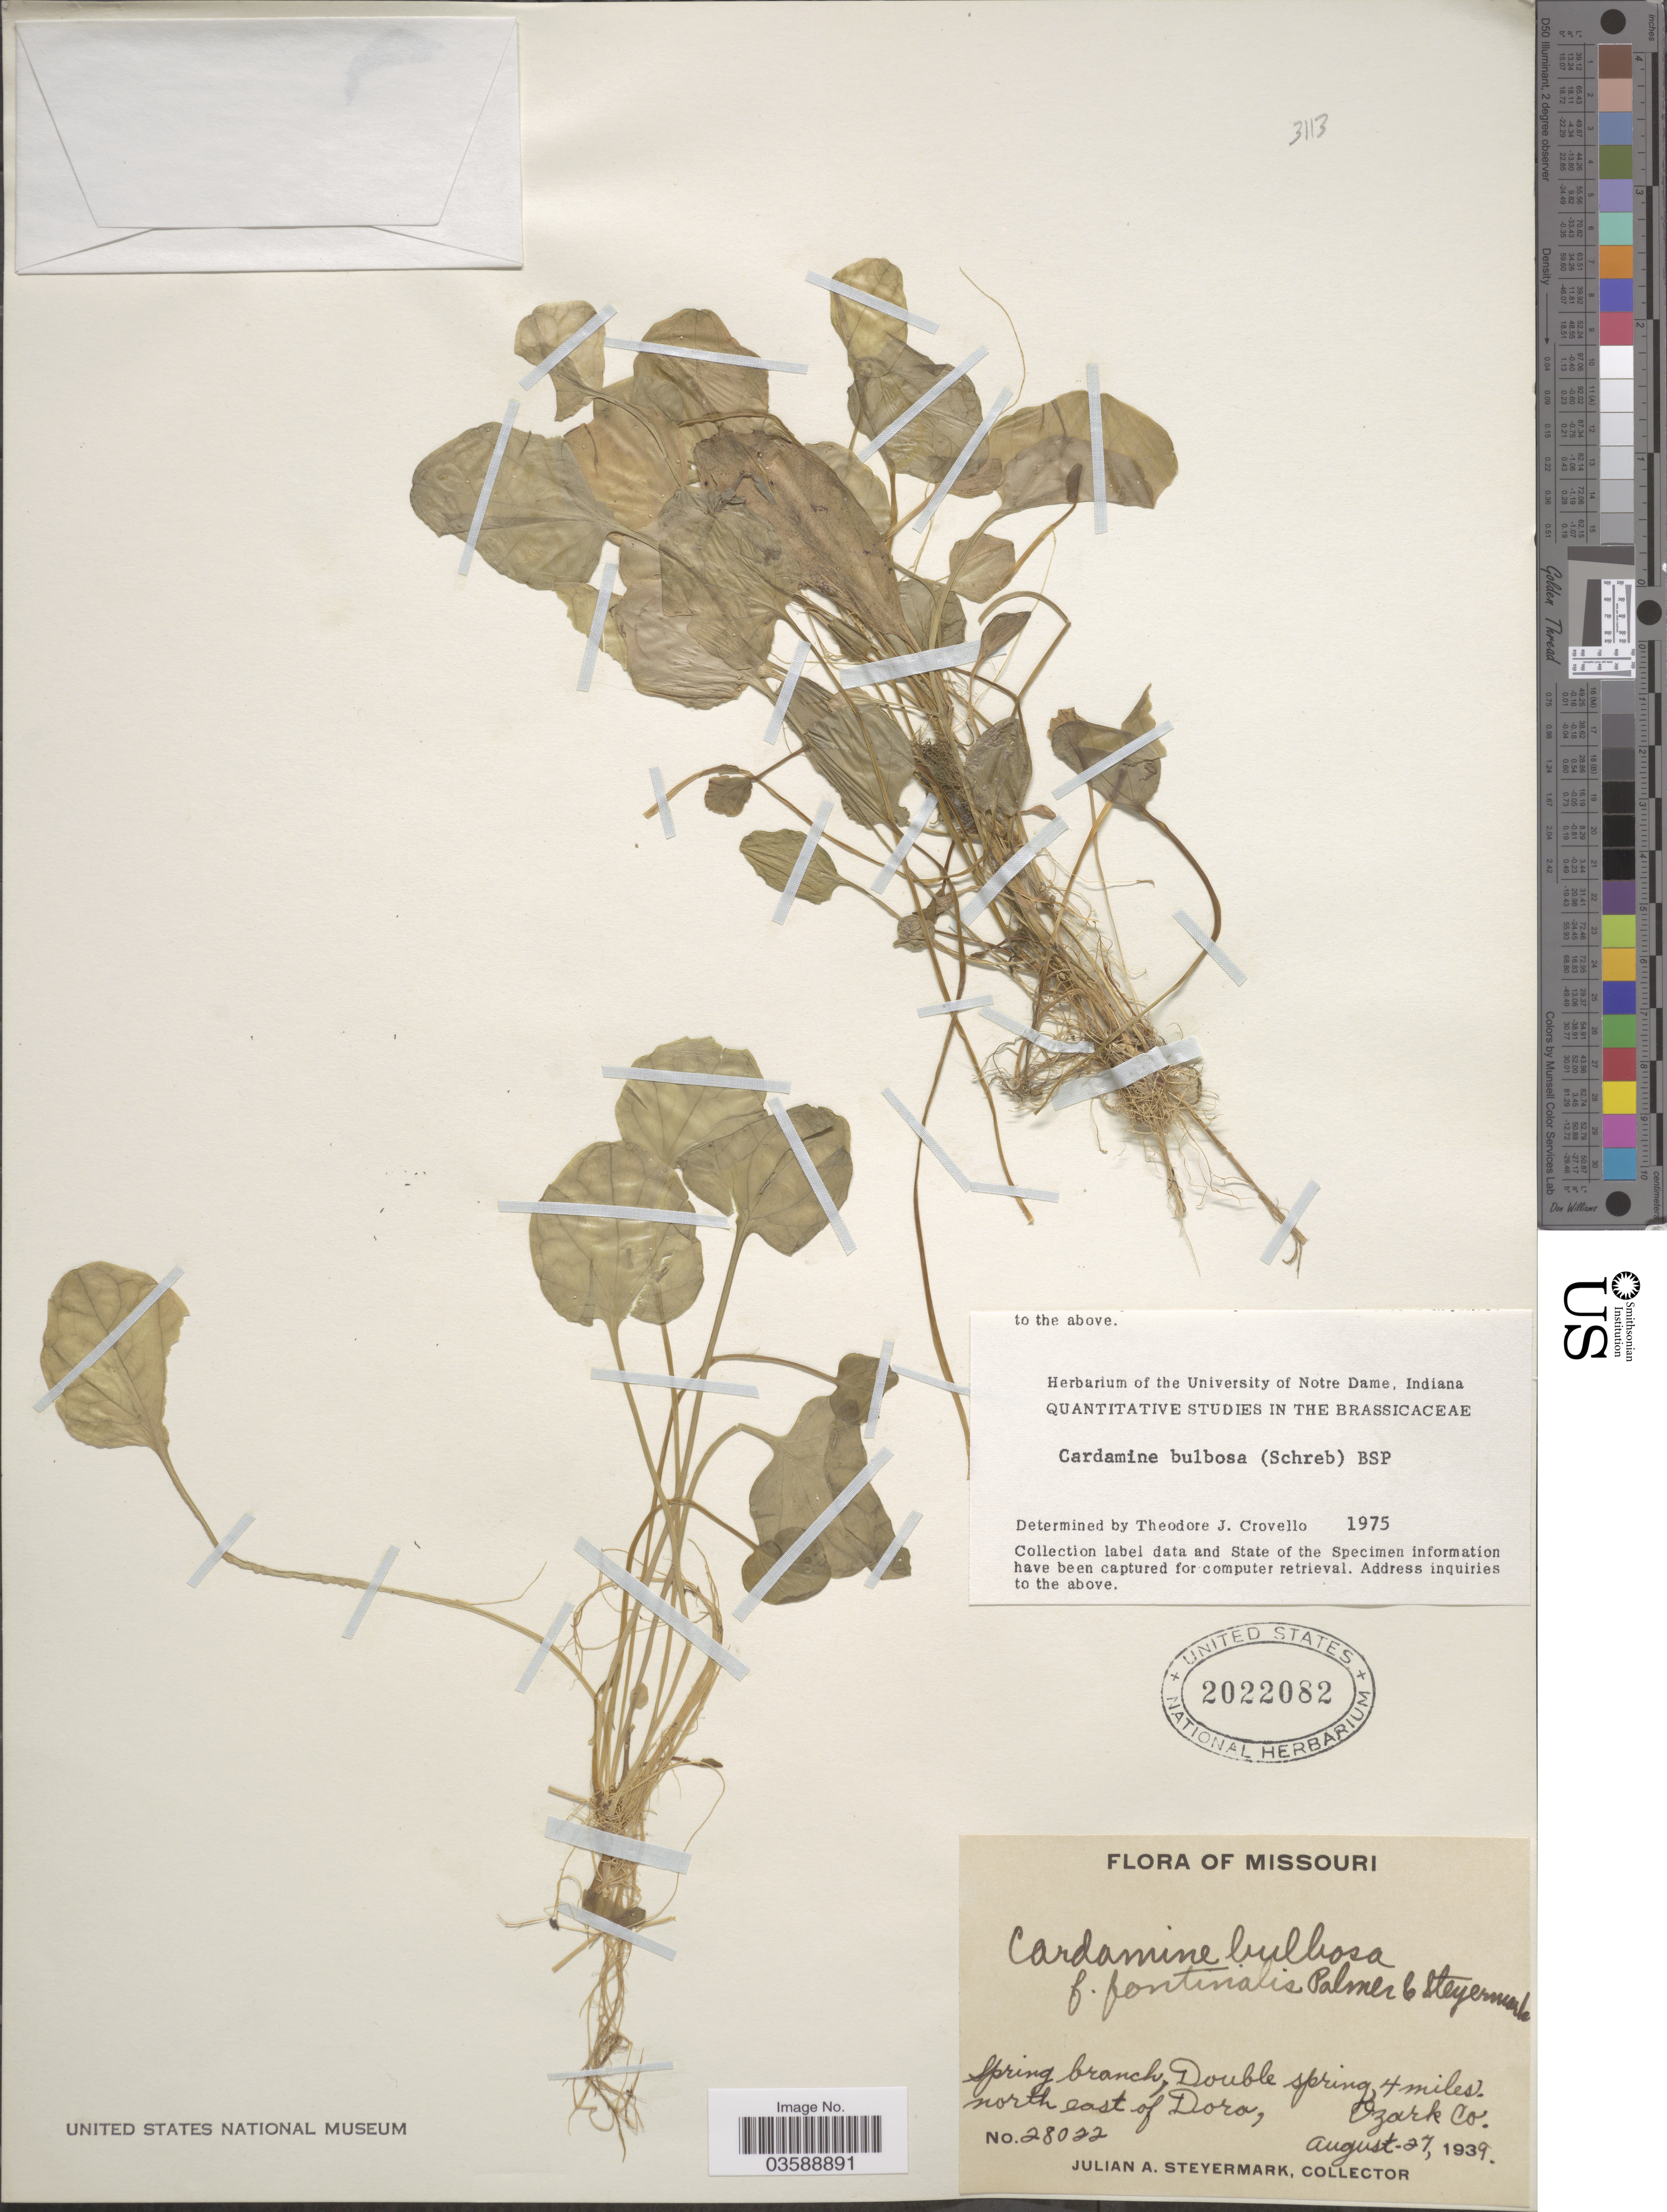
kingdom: Plantae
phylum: Tracheophyta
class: Magnoliopsida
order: Brassicales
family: Brassicaceae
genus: Cardamine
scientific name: Cardamine bulbosa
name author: (Schreb. ex Muhl.) Britton et al.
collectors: J. Steyermark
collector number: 28022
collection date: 1939-08-27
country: United States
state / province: Missouri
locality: Spring branch, Double spring, 4 miles north east of Dora. Ozark Co.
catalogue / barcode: US 2022082